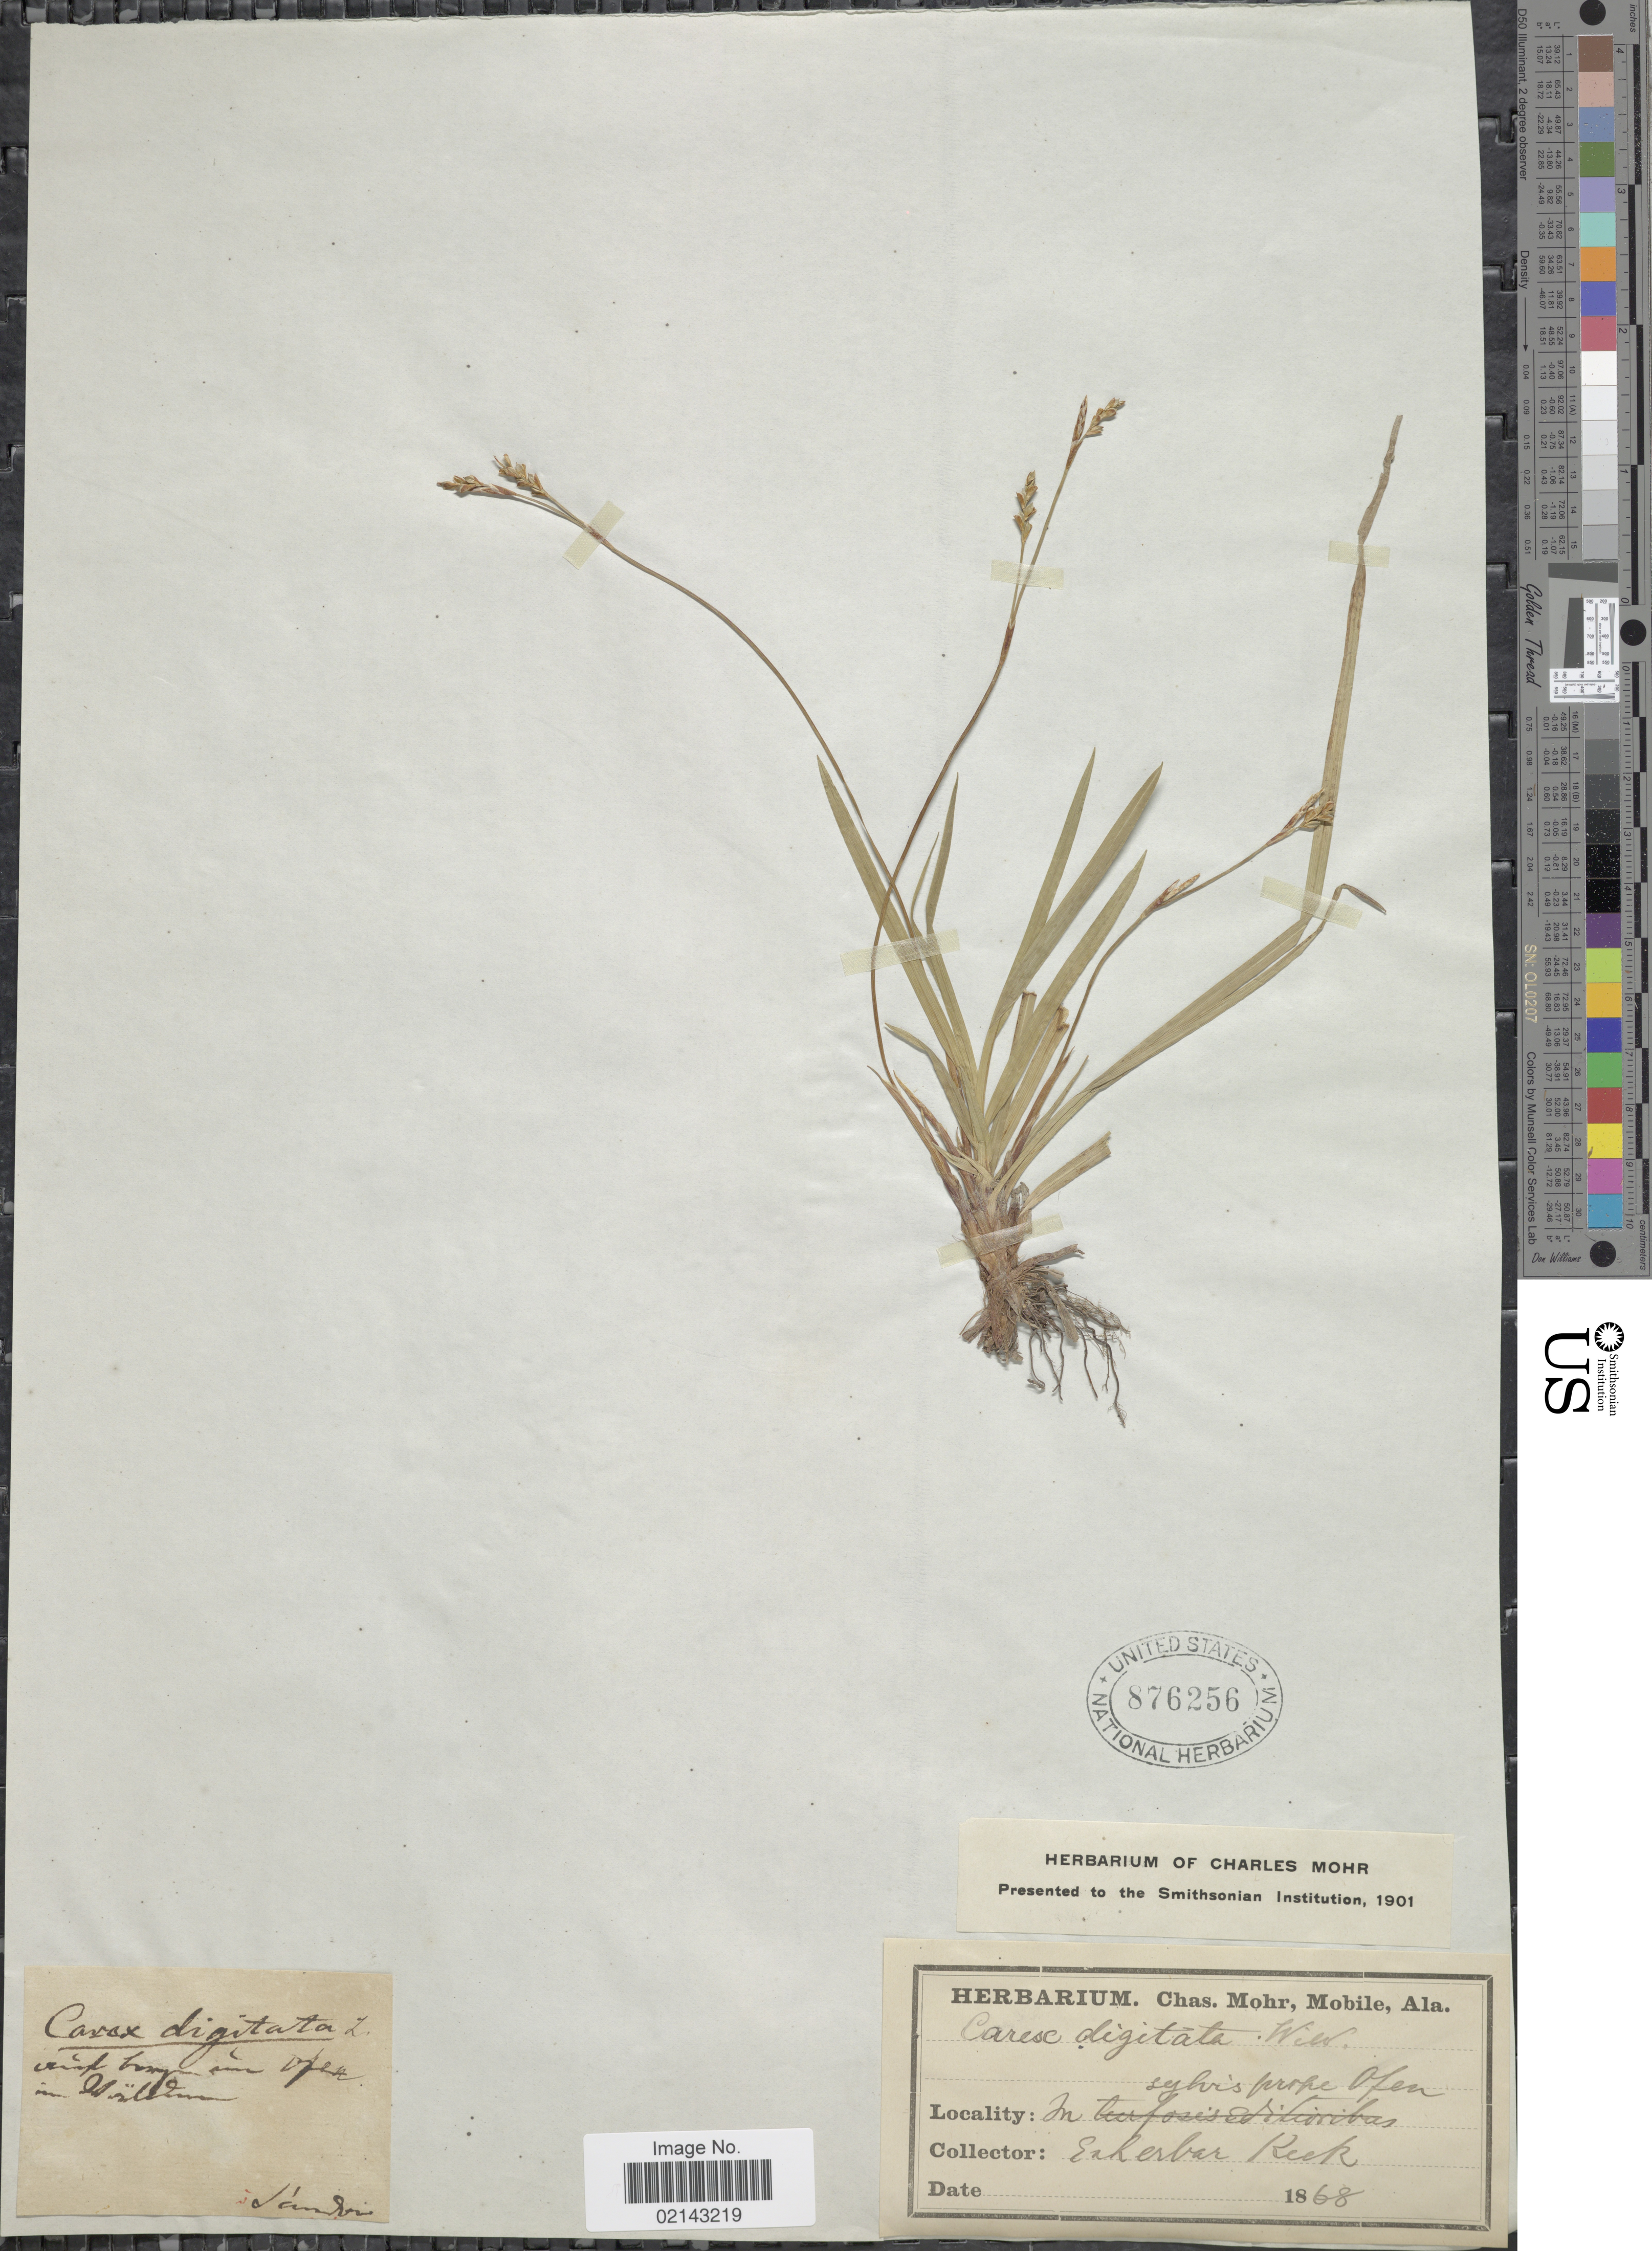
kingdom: Plantae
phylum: Tracheophyta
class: Liliopsida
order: Poales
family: Cyperaceae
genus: Carex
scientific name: Carex digitata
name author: L.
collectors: Ex Herb. Keck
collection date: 1868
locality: In sylvis prope ofen [interpreted]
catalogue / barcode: US 876256